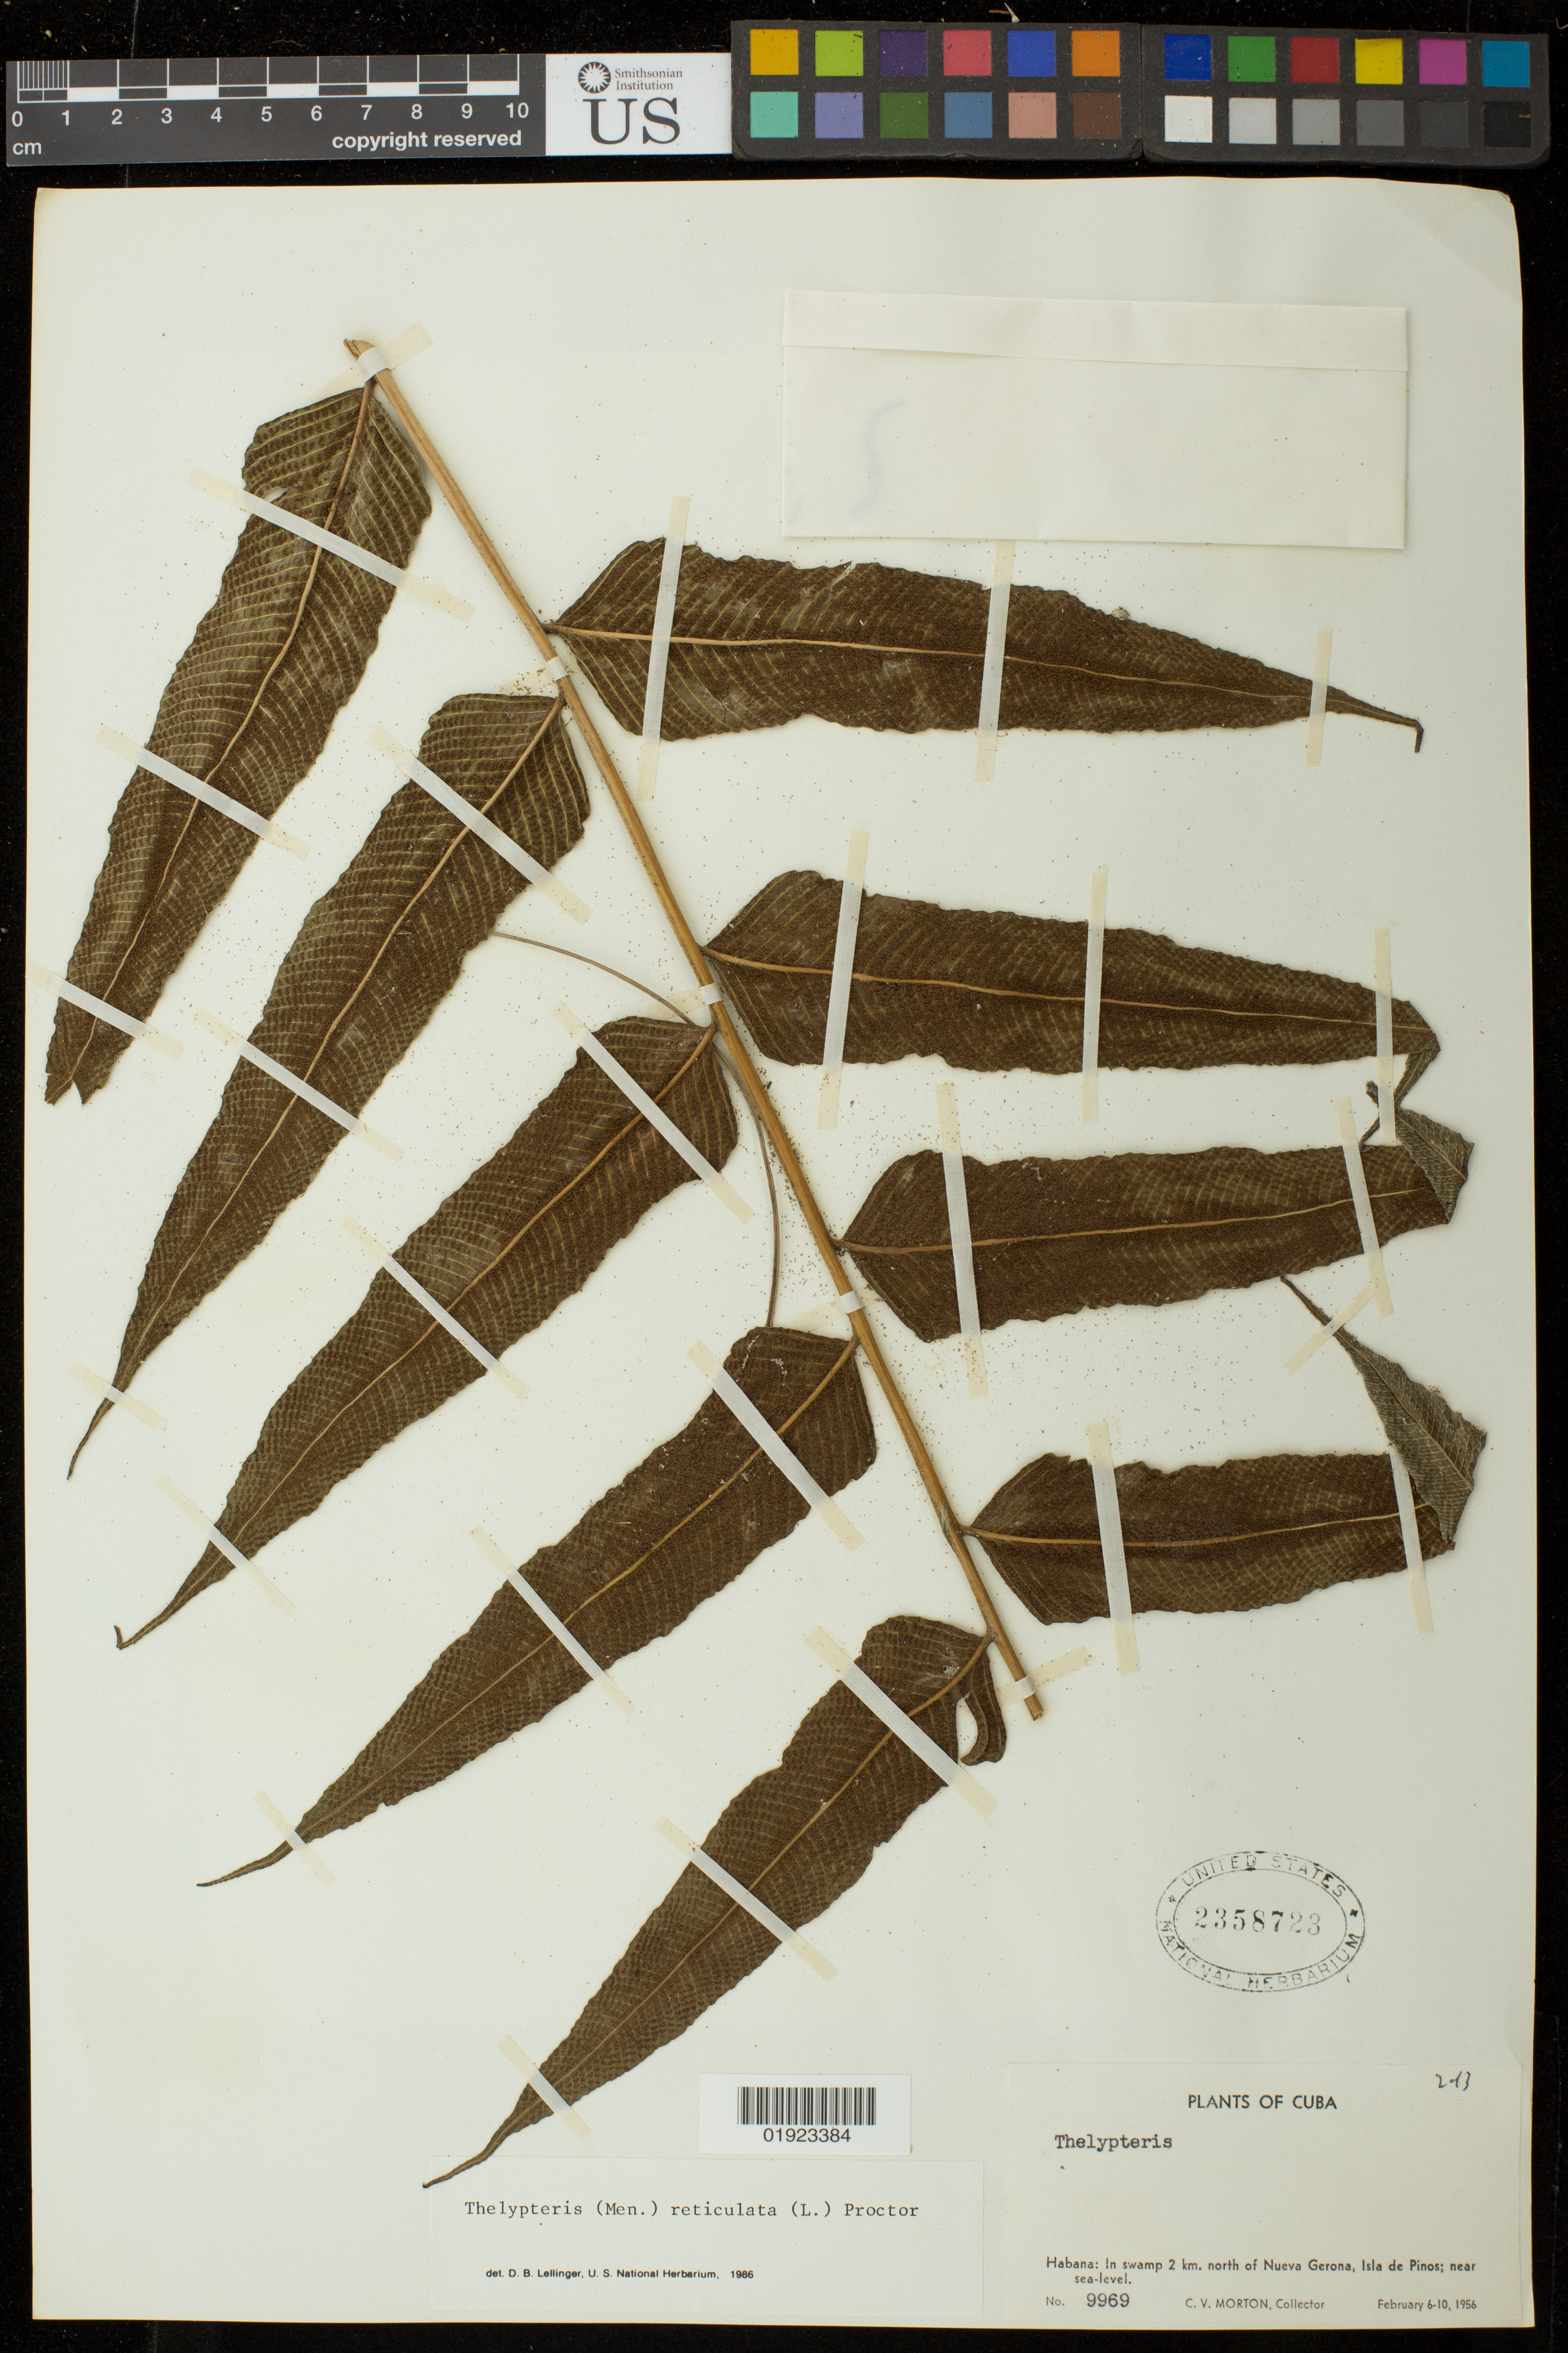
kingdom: Plantae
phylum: Tracheophyta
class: Polypodiopsida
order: Polypodiales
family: Thelypteridaceae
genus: Meniscium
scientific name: Meniscium reticulatum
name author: (L.) Sw.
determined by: Fernandes, R. S.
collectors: C. V. Morton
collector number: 9969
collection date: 1956-02-06/1956-02-10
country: Cuba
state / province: La Habana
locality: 2 km north of Nueva Gerona, Isla de Pinos.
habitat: Swamp.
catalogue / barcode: US 2358723